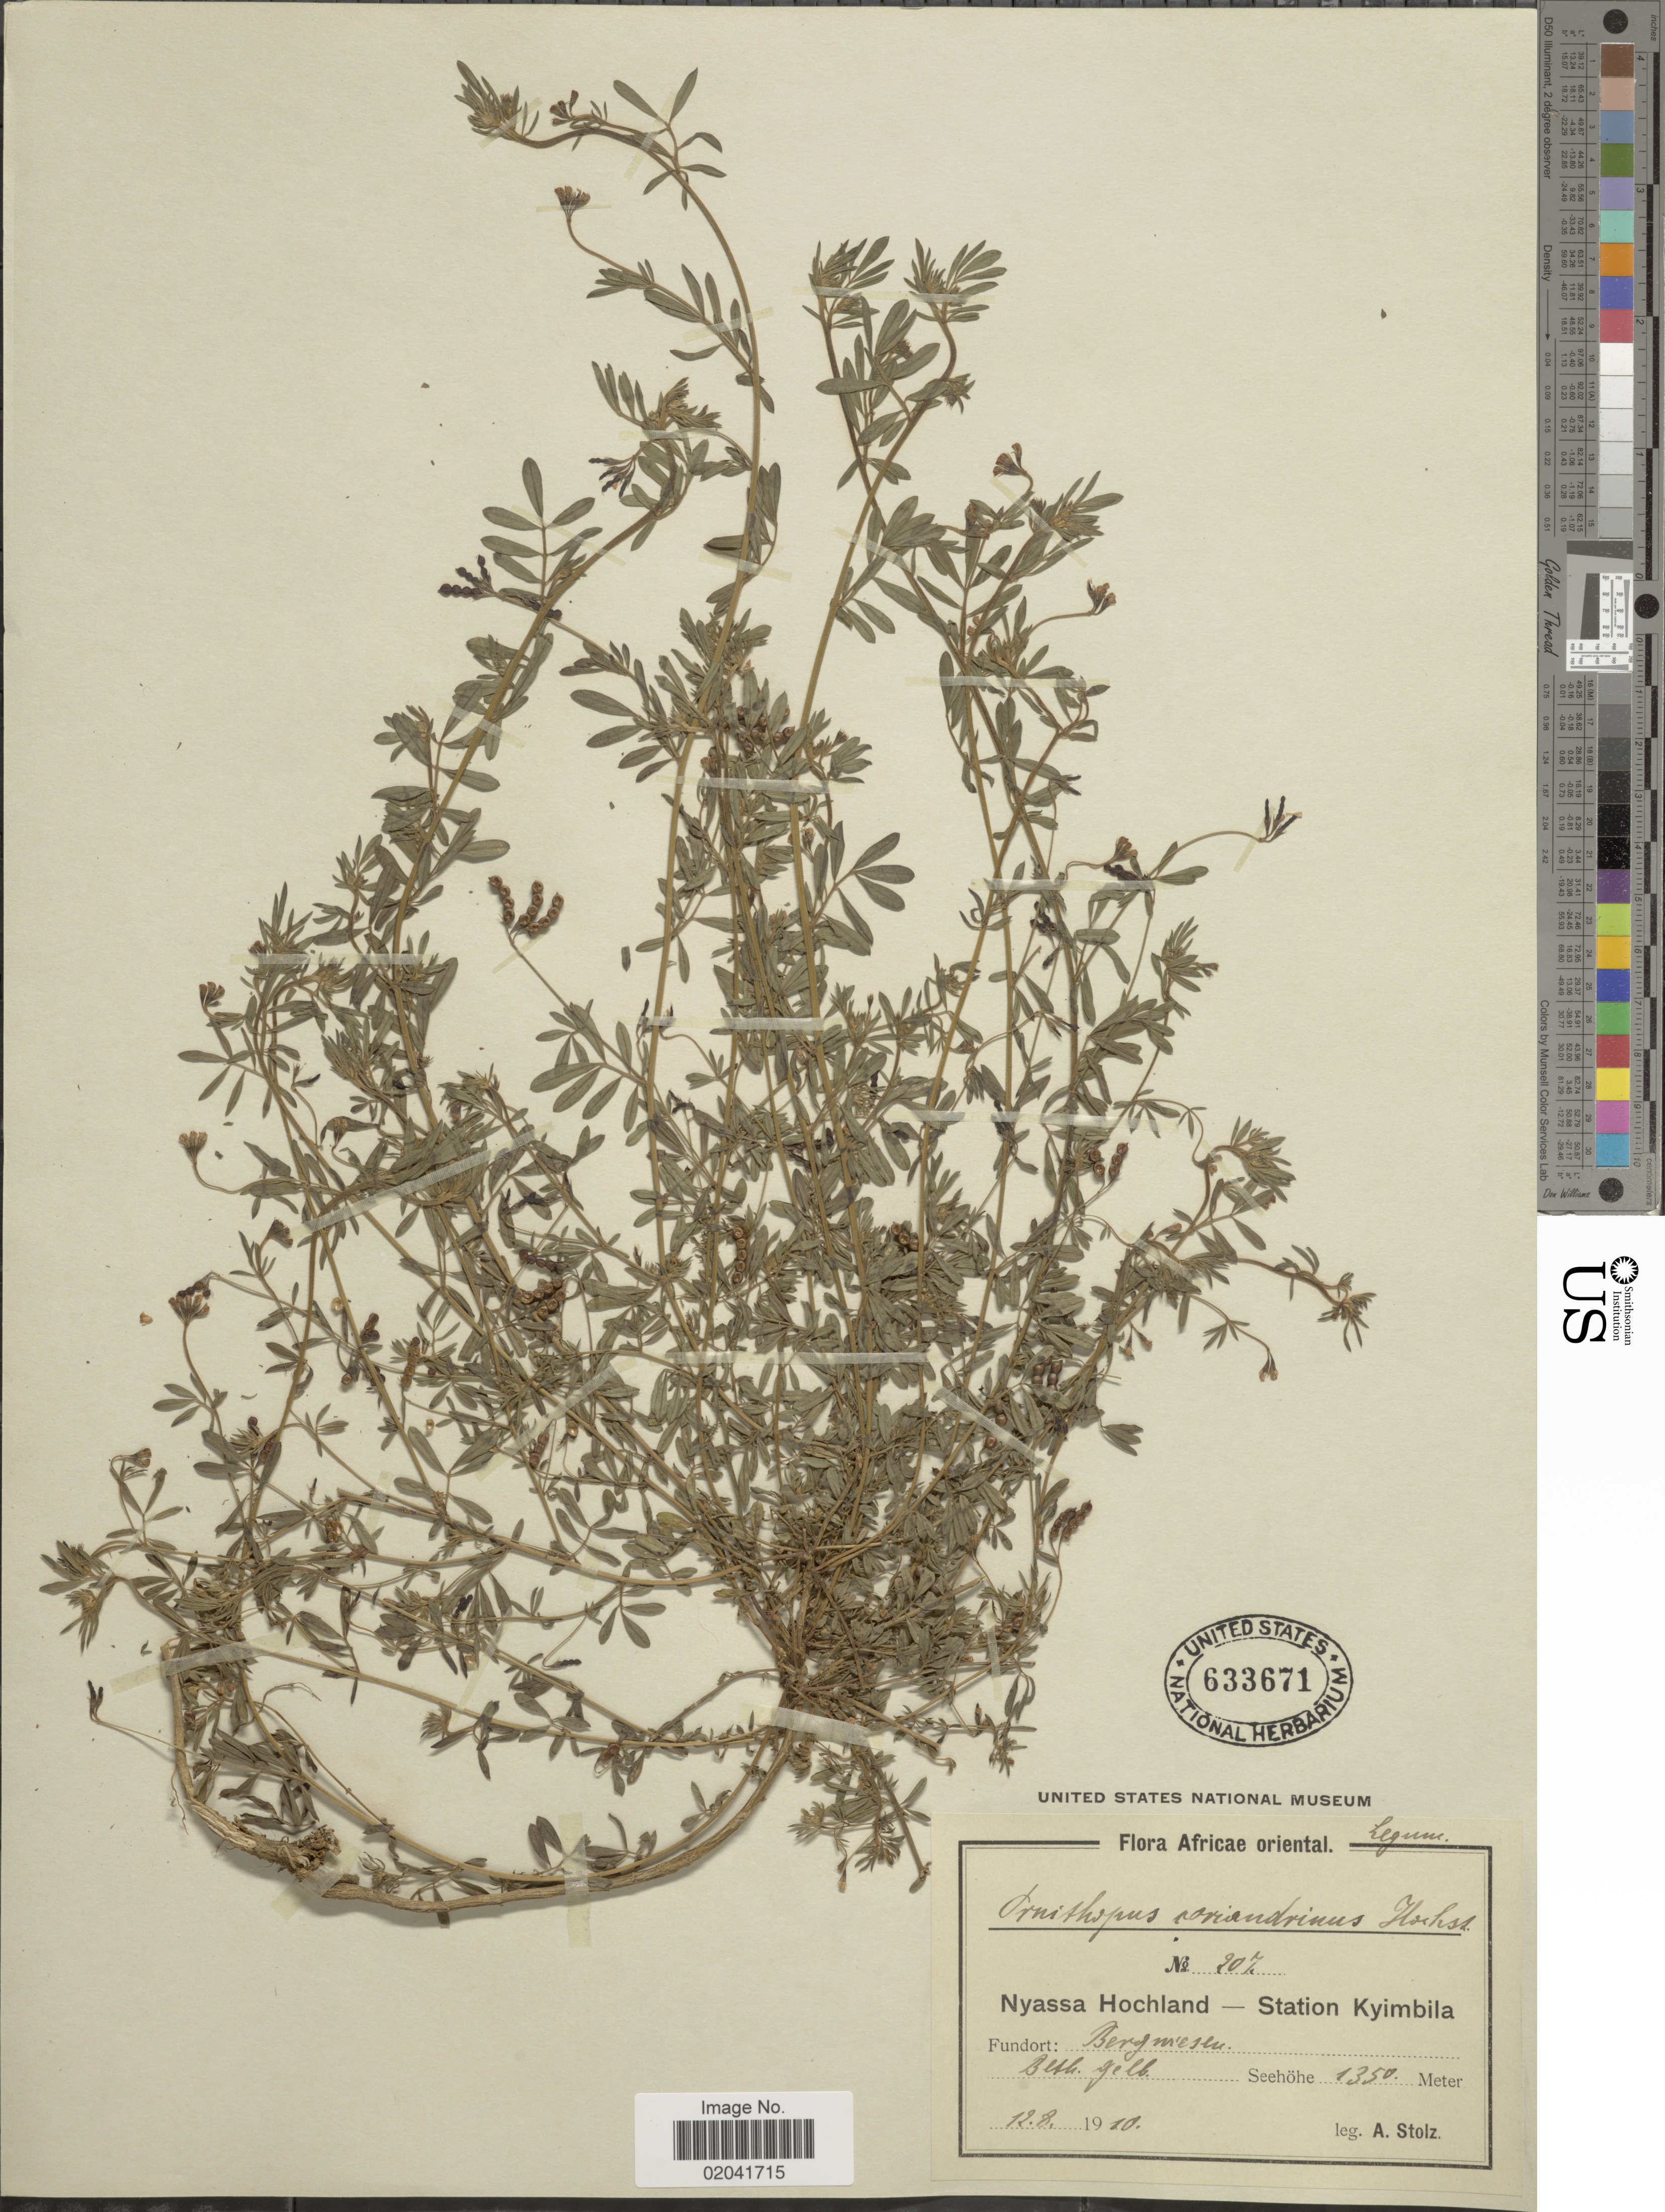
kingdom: Plantae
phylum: Tracheophyta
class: Magnoliopsida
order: Fabales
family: Fabaceae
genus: Ornithopus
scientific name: Ornithopus coriandrinus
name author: Hochst. & Steud. ex Fielding & Gardner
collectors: A. Stolz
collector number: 207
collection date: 1910-08-12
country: Tanzania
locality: Africae oriental, Nyassa Hochland - Station Lyimbila, Bergwiesen, Beth. geld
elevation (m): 1350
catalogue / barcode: US 633671